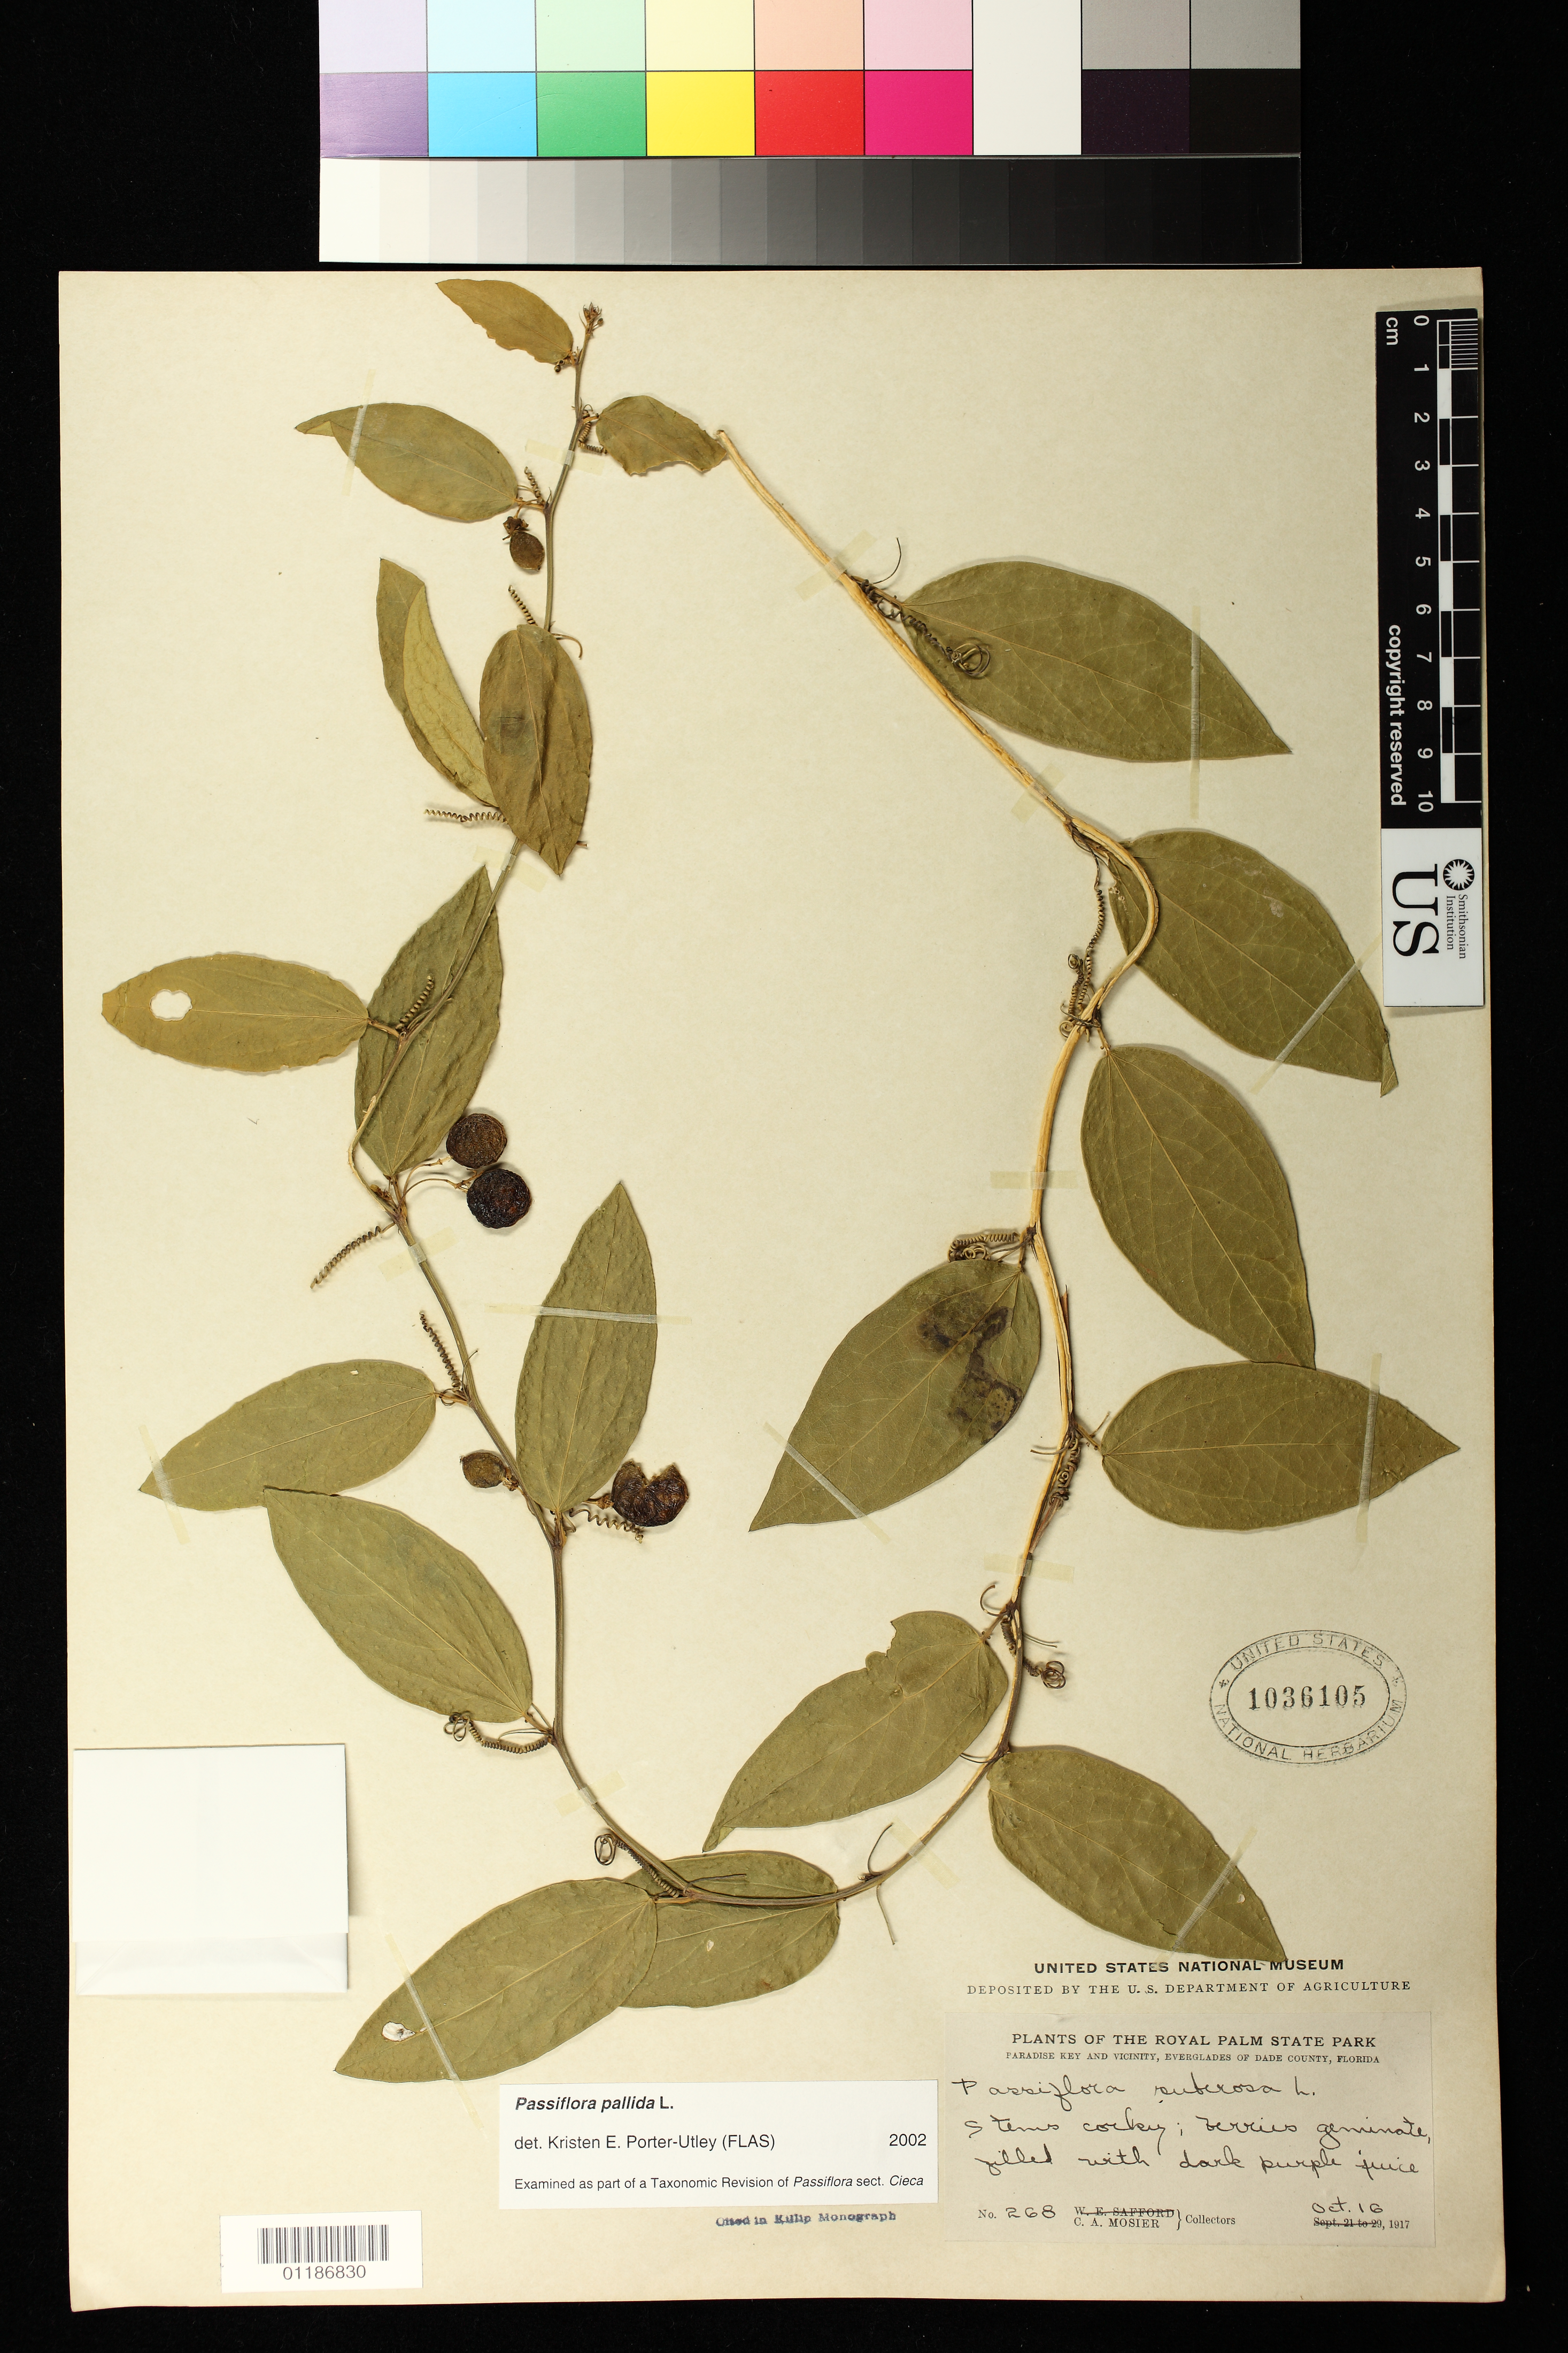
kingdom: Plantae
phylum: Tracheophyta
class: Magnoliopsida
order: Malpighiales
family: Passifloraceae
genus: Passiflora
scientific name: Passiflora pallida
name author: L.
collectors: C. A. Mosier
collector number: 268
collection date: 1917-10-16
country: United States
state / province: Florida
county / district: Dade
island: Paradise Key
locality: Royal Palm State Park, Paradise Key and Vicinity, Everglades of Dade County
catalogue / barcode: US 1036105